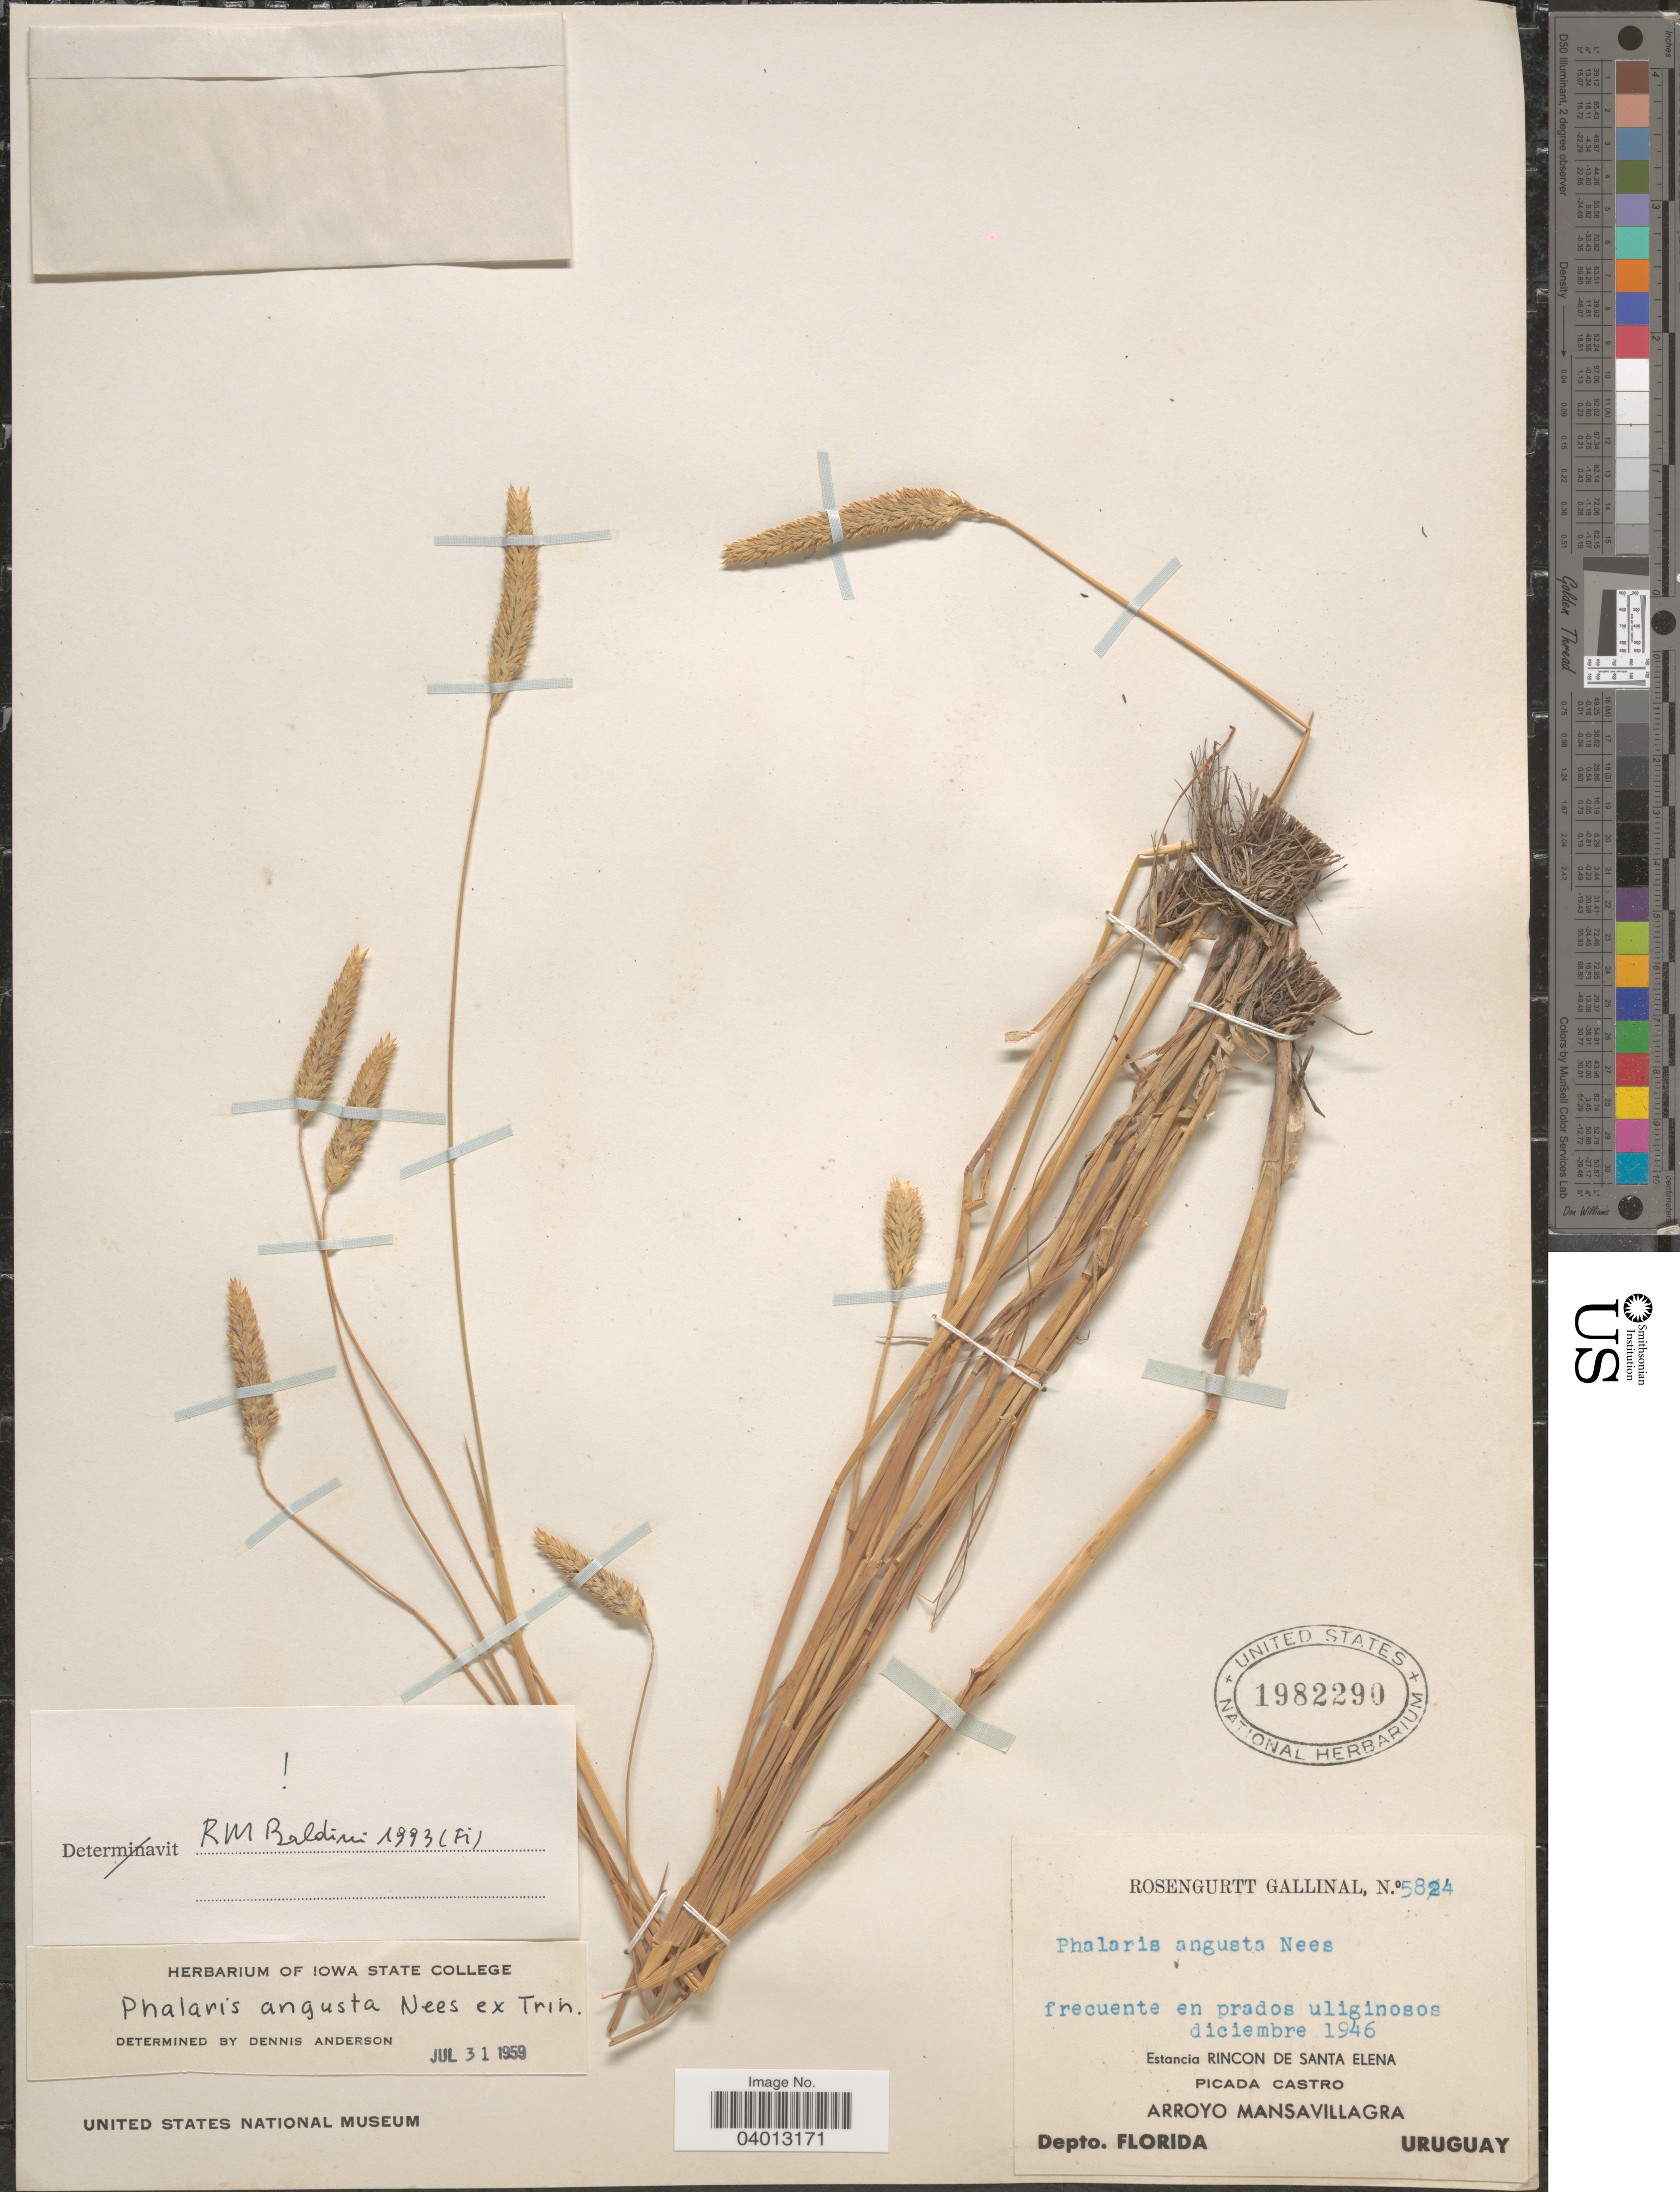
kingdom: Plantae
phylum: Tracheophyta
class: Liliopsida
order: Poales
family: Poaceae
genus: Phalaris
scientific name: Phalaris angusta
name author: Nees ex Trin.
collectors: R. Gallinal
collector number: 5824*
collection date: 1946-12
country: Uruguay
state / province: Florida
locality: Estancia Rincon de Santa Elena. Picada Castro. Arroyo Mansavillagra. Depto. Florida.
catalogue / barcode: US 1982290